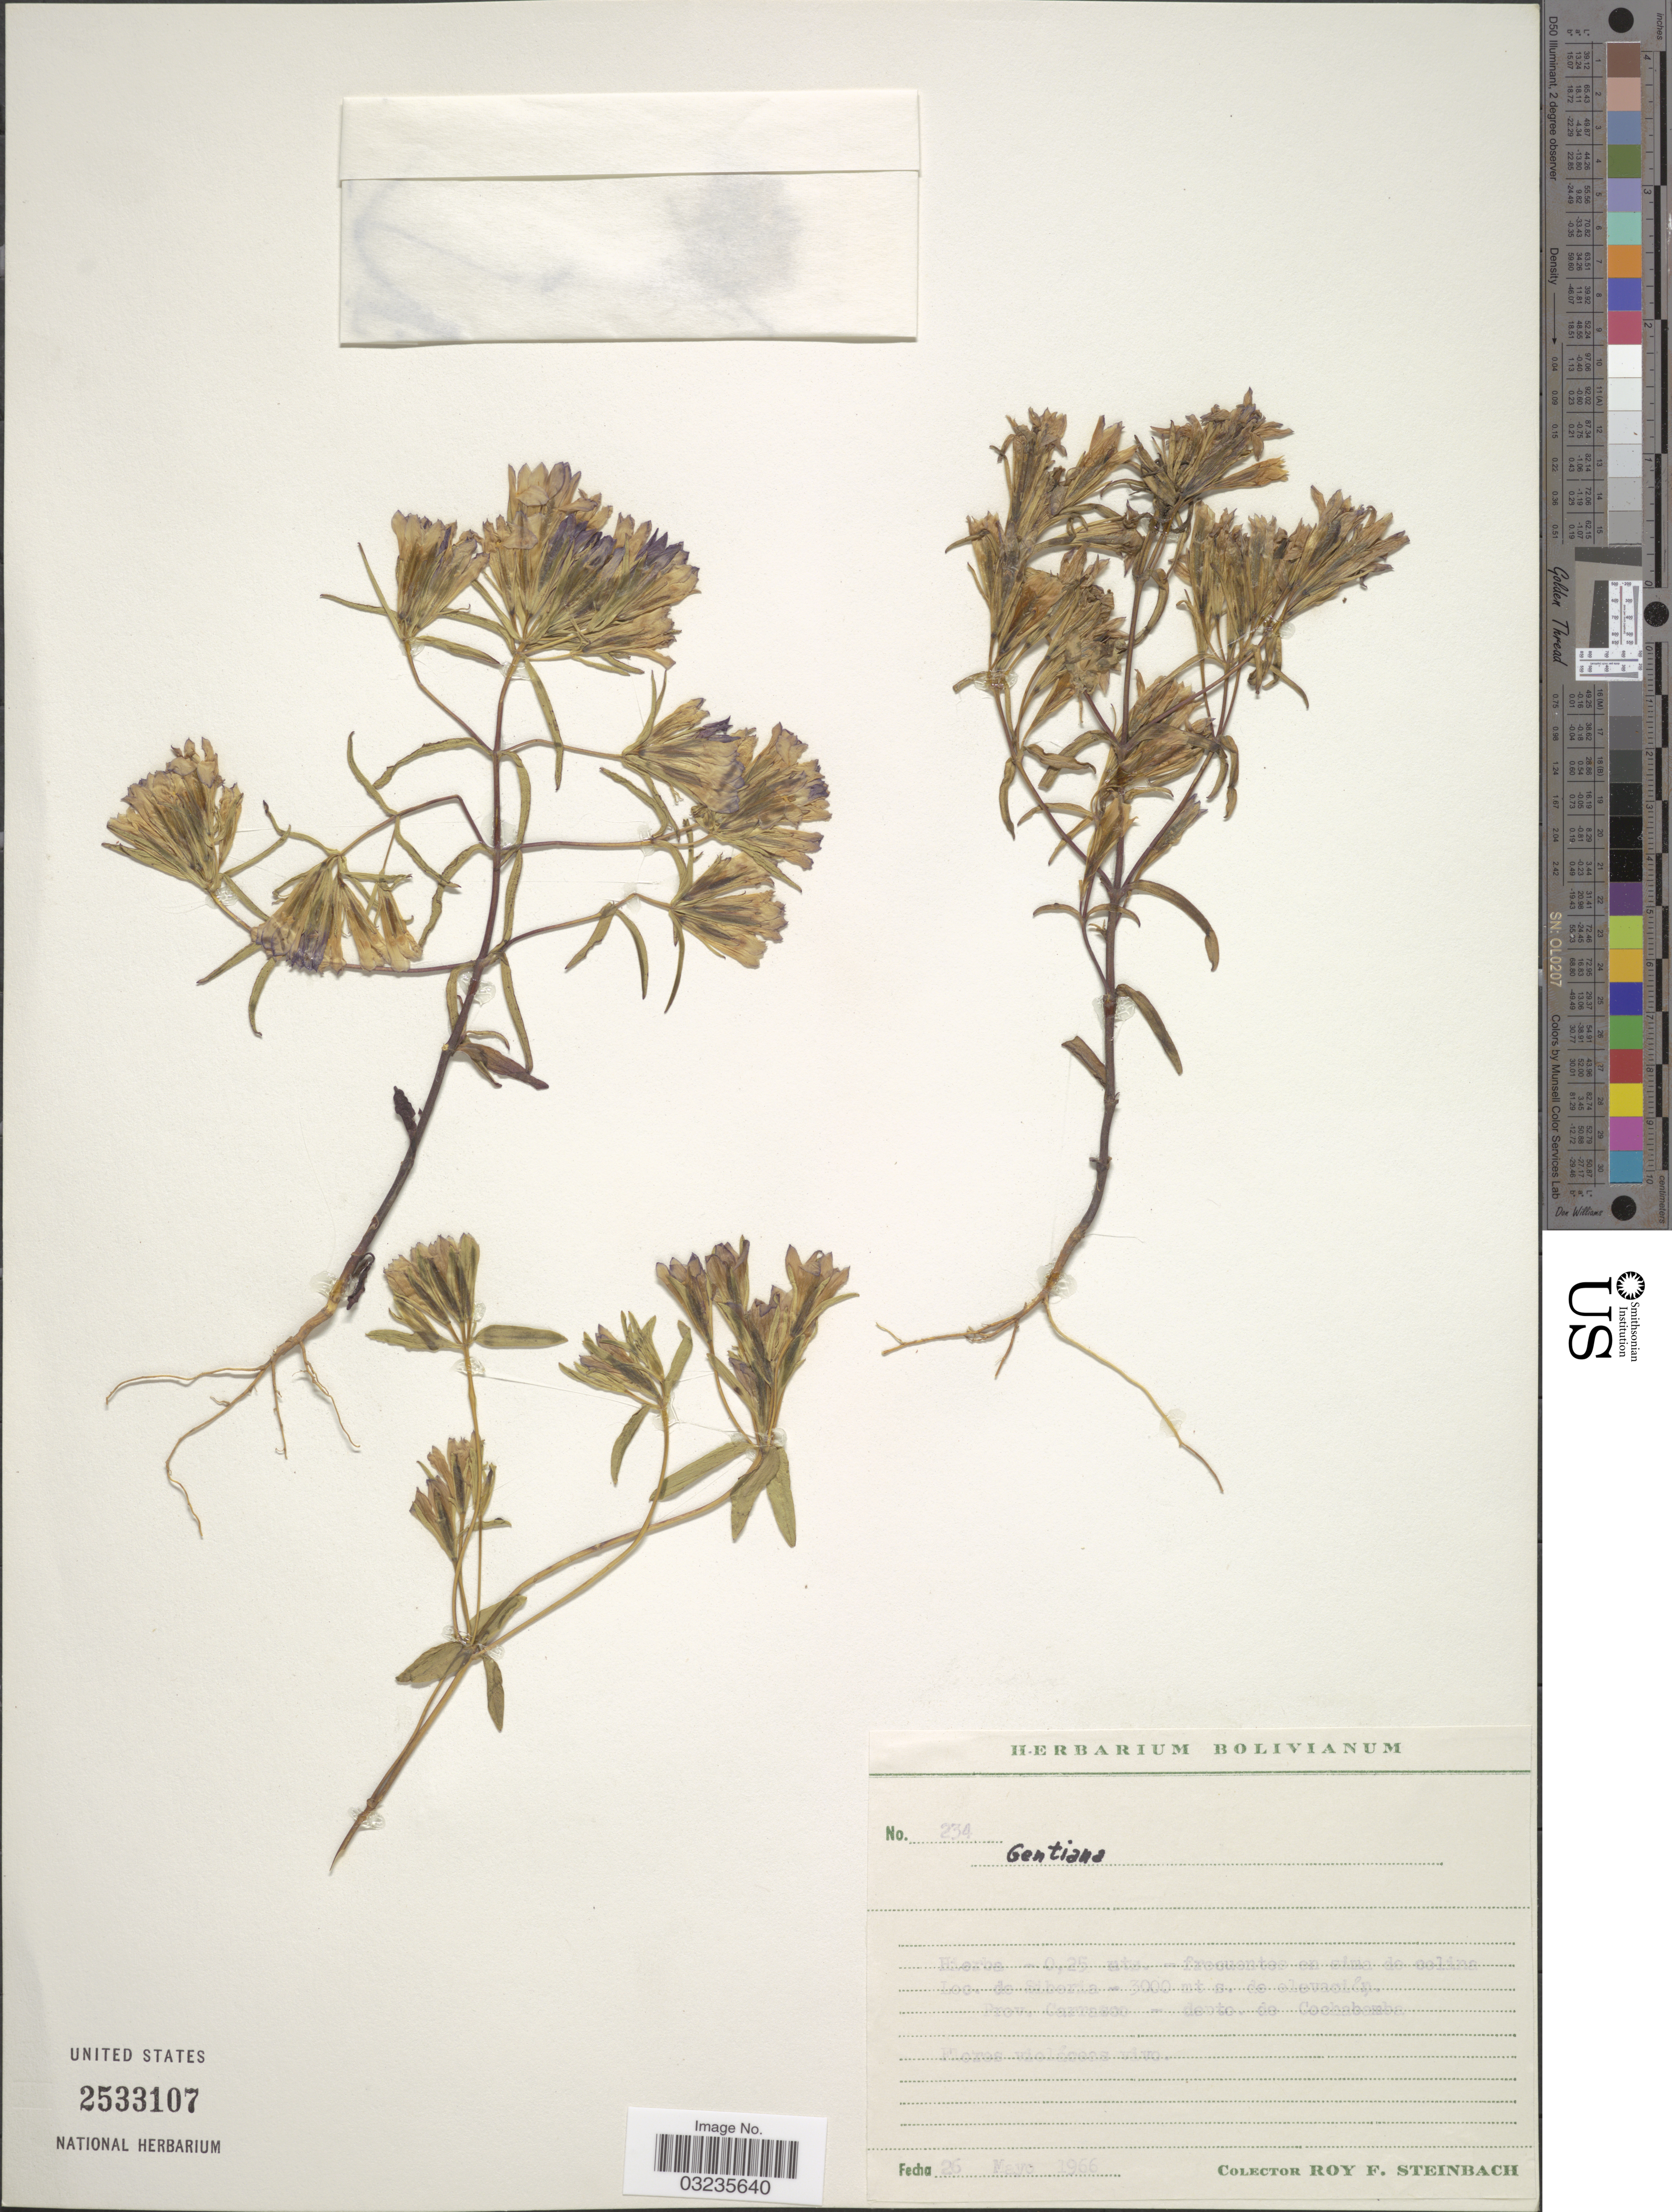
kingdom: Plantae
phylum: Tracheophyta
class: Magnoliopsida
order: Gentianales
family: Gentianaceae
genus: Gentiana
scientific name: Gentiana sp.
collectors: R. F. Steinbach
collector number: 234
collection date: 1966-05-26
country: Bolivia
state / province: Cochabamba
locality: Siberia. Prov. Carrasco - depto. de Cochabamba.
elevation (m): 3000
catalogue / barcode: US 2533107